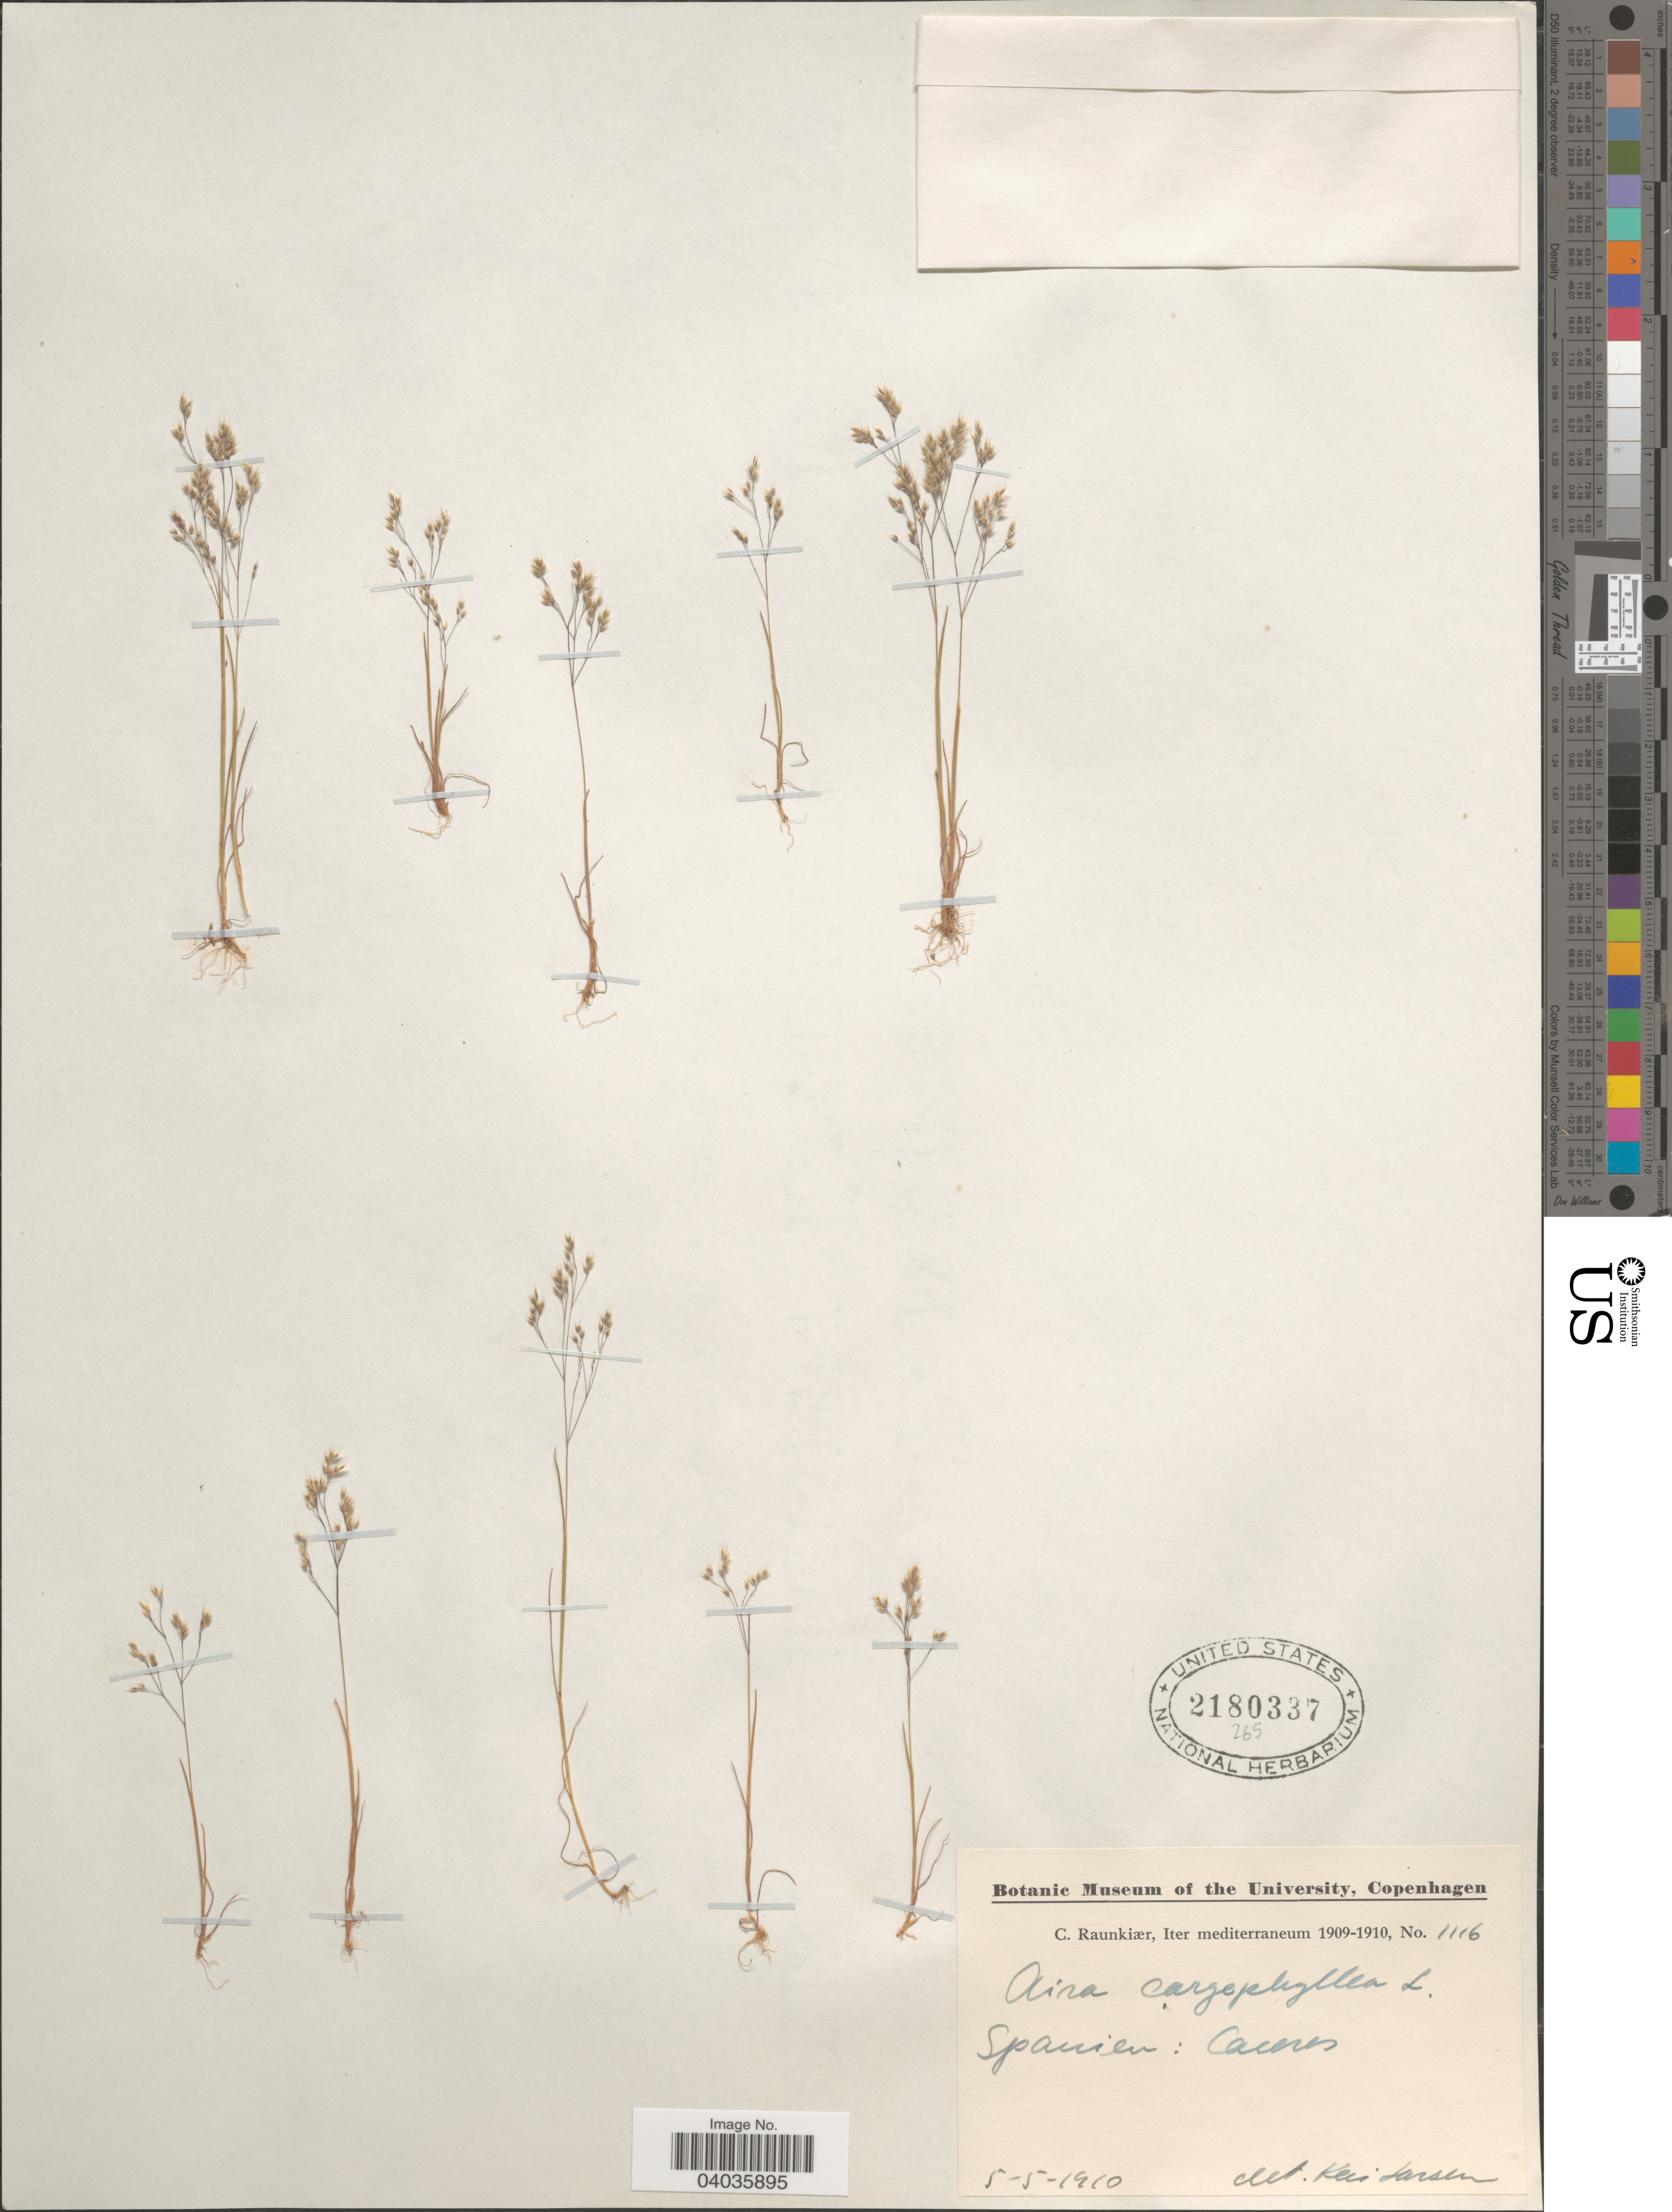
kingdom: Plantae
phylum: Tracheophyta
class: Liliopsida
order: Poales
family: Poaceae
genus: Aira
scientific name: Aira caryophyllea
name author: L.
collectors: C. Raunkiær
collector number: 1116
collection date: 1910-05-05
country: Spain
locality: Iter mediterraneum. Caceres.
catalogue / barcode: US 2180337